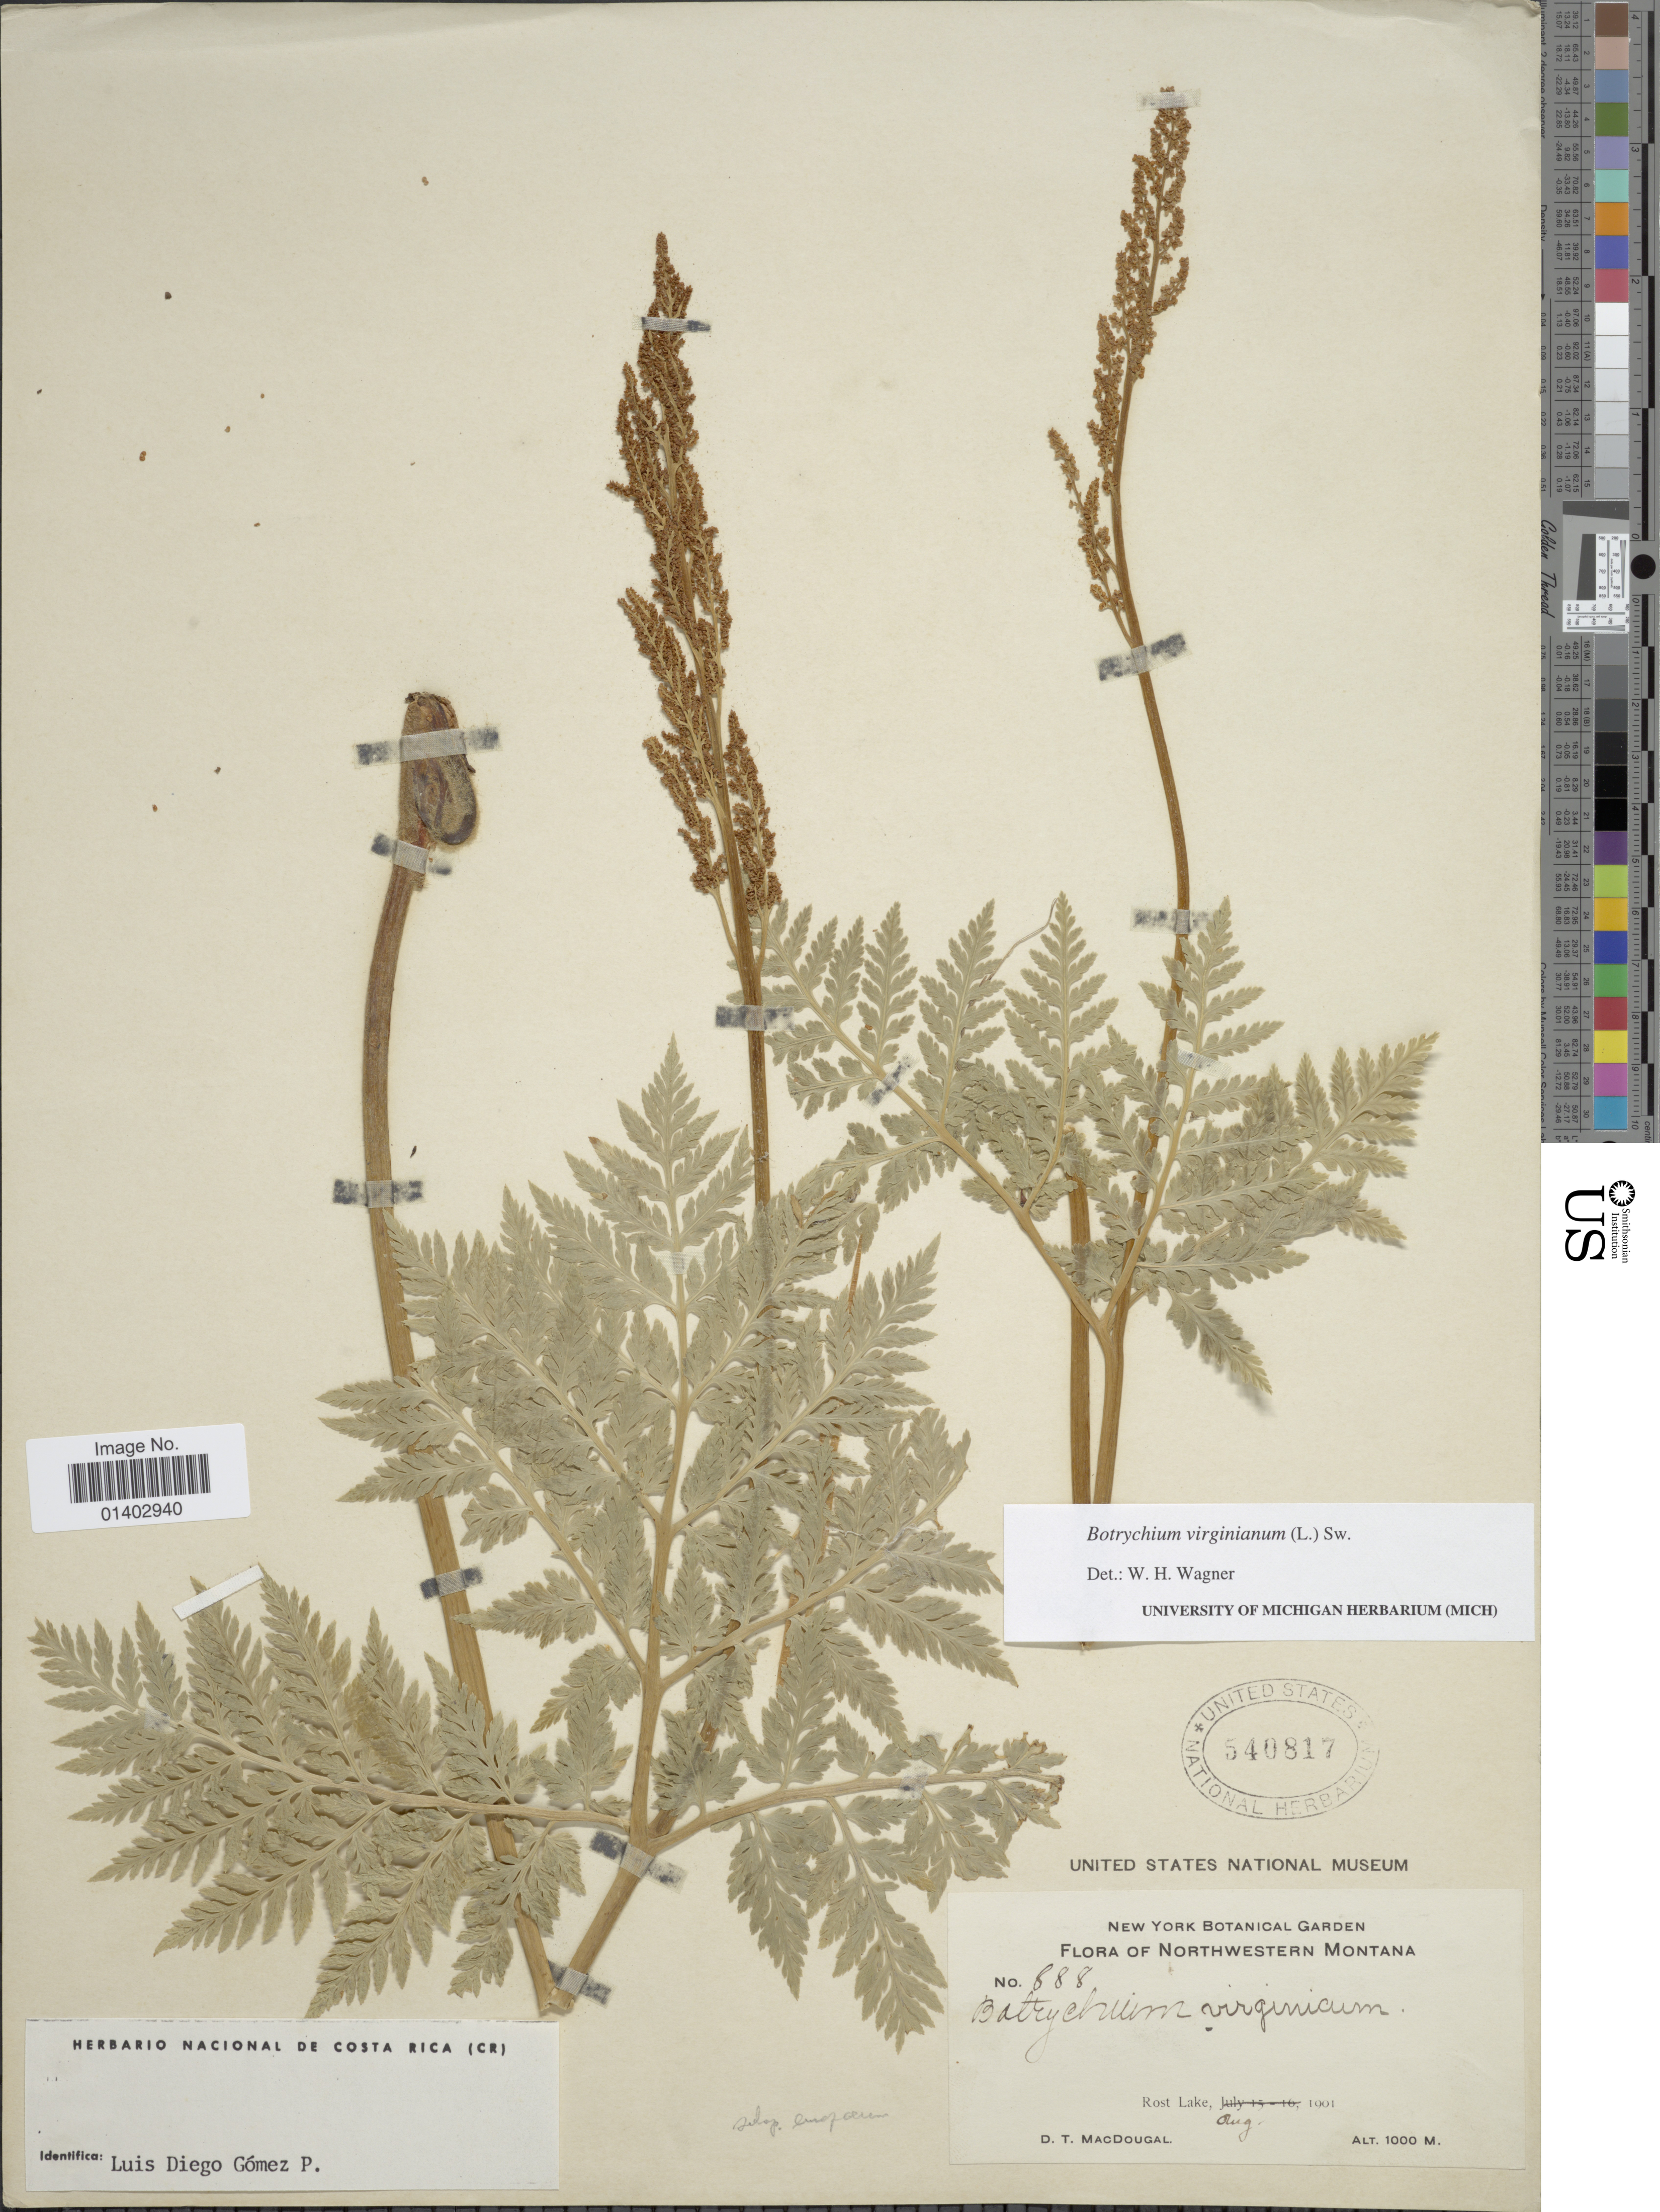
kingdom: Plantae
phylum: Tracheophyta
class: Polypodiopsida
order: Ophioglossales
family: Ophioglossaceae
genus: Botrychium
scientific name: Botrychium virginianum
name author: (L.) Sw.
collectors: D. T. MacDougal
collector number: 888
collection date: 1901-08-09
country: United States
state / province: Montana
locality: Northwestern Montana, Rost lake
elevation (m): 1000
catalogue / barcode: US 540817